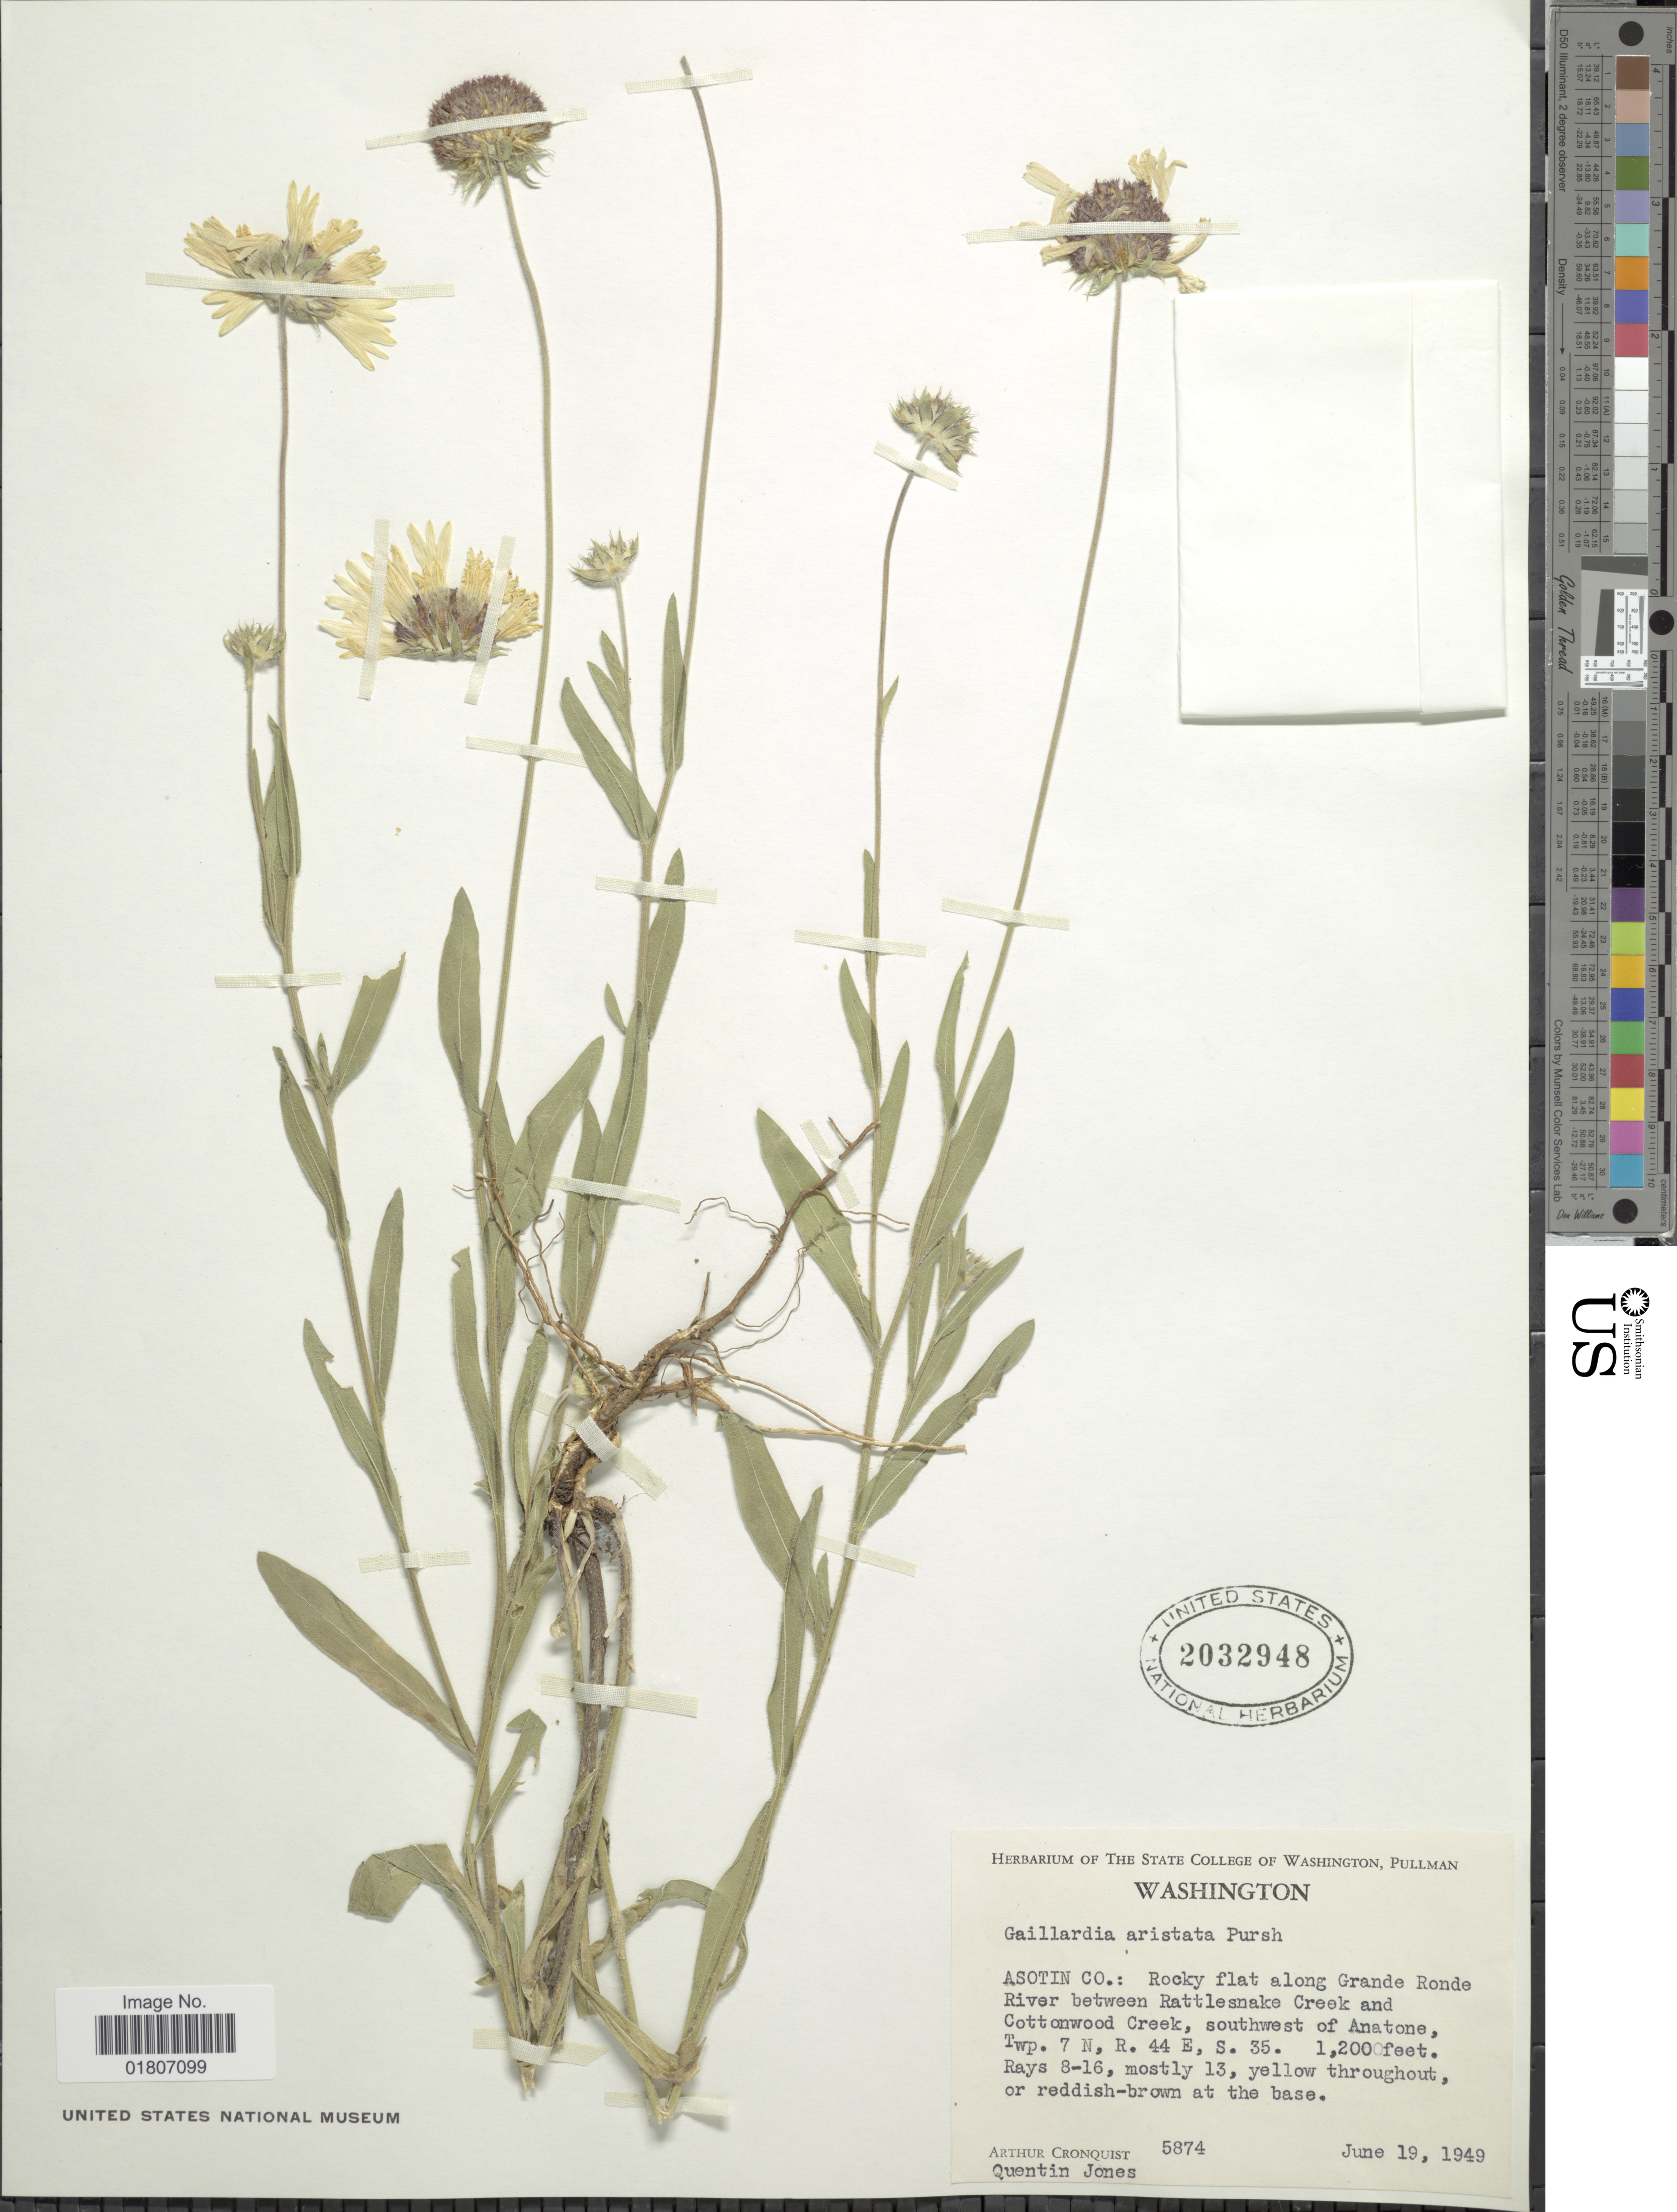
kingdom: Plantae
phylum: Tracheophyta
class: Magnoliopsida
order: Asterales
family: Asteraceae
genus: Gaillardia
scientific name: Gaillardia aristata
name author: Pursh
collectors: A. J. Cronquist & Q. Jones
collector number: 5874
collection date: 1949-06-19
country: United States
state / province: Washington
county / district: Asotin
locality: Asotin Co.: along Grande Ronde River between Rattlesnake Creek and Cottonwood Creek, southwest of Anatone, Twp. 7 N, R. 44 E, S. 35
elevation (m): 366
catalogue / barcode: US 2032948